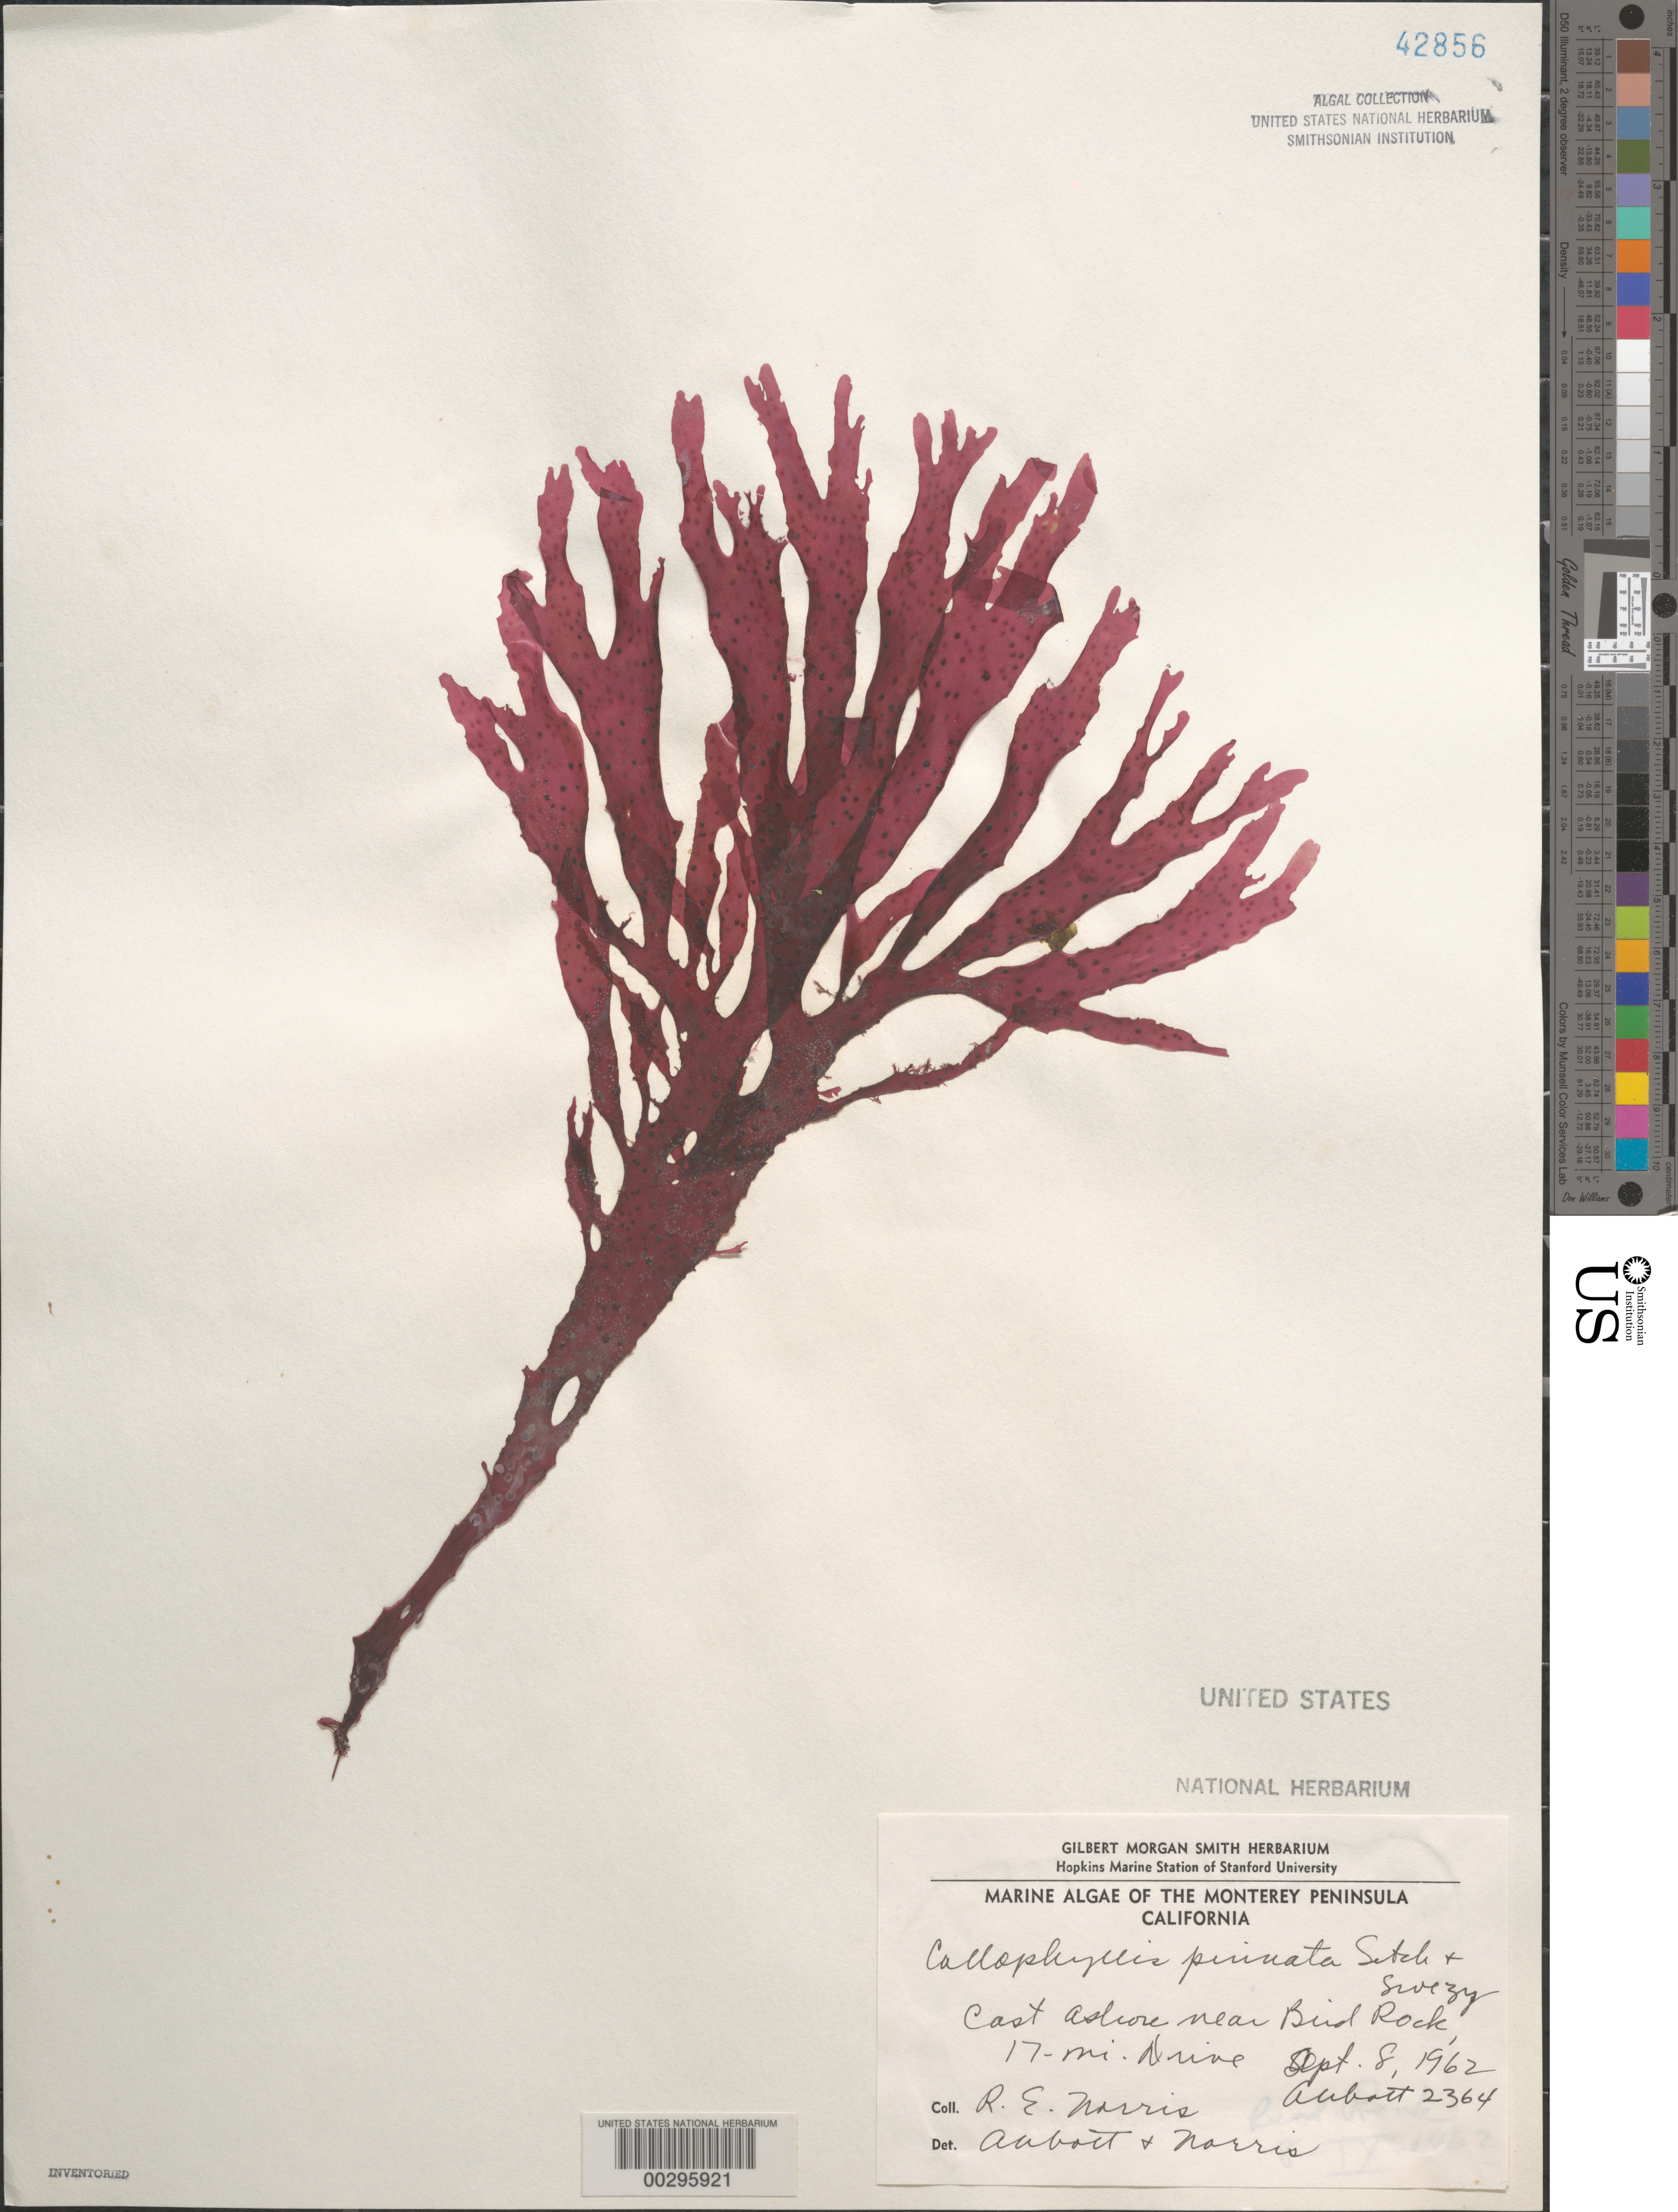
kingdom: Plantae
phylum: Rhodophyta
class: Florideophyceae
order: Gigartinales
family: Kallymeniaceae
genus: Callophyllis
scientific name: Callophyllis pinnata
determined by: Abbott, I. A.; Norris, R. E.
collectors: R. E. Norris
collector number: IAA 2364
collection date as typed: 08 Sep 1962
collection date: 1962-09-08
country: United States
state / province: California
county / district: Monterey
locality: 17 Mile Drive, near Bird Rock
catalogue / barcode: US 42856